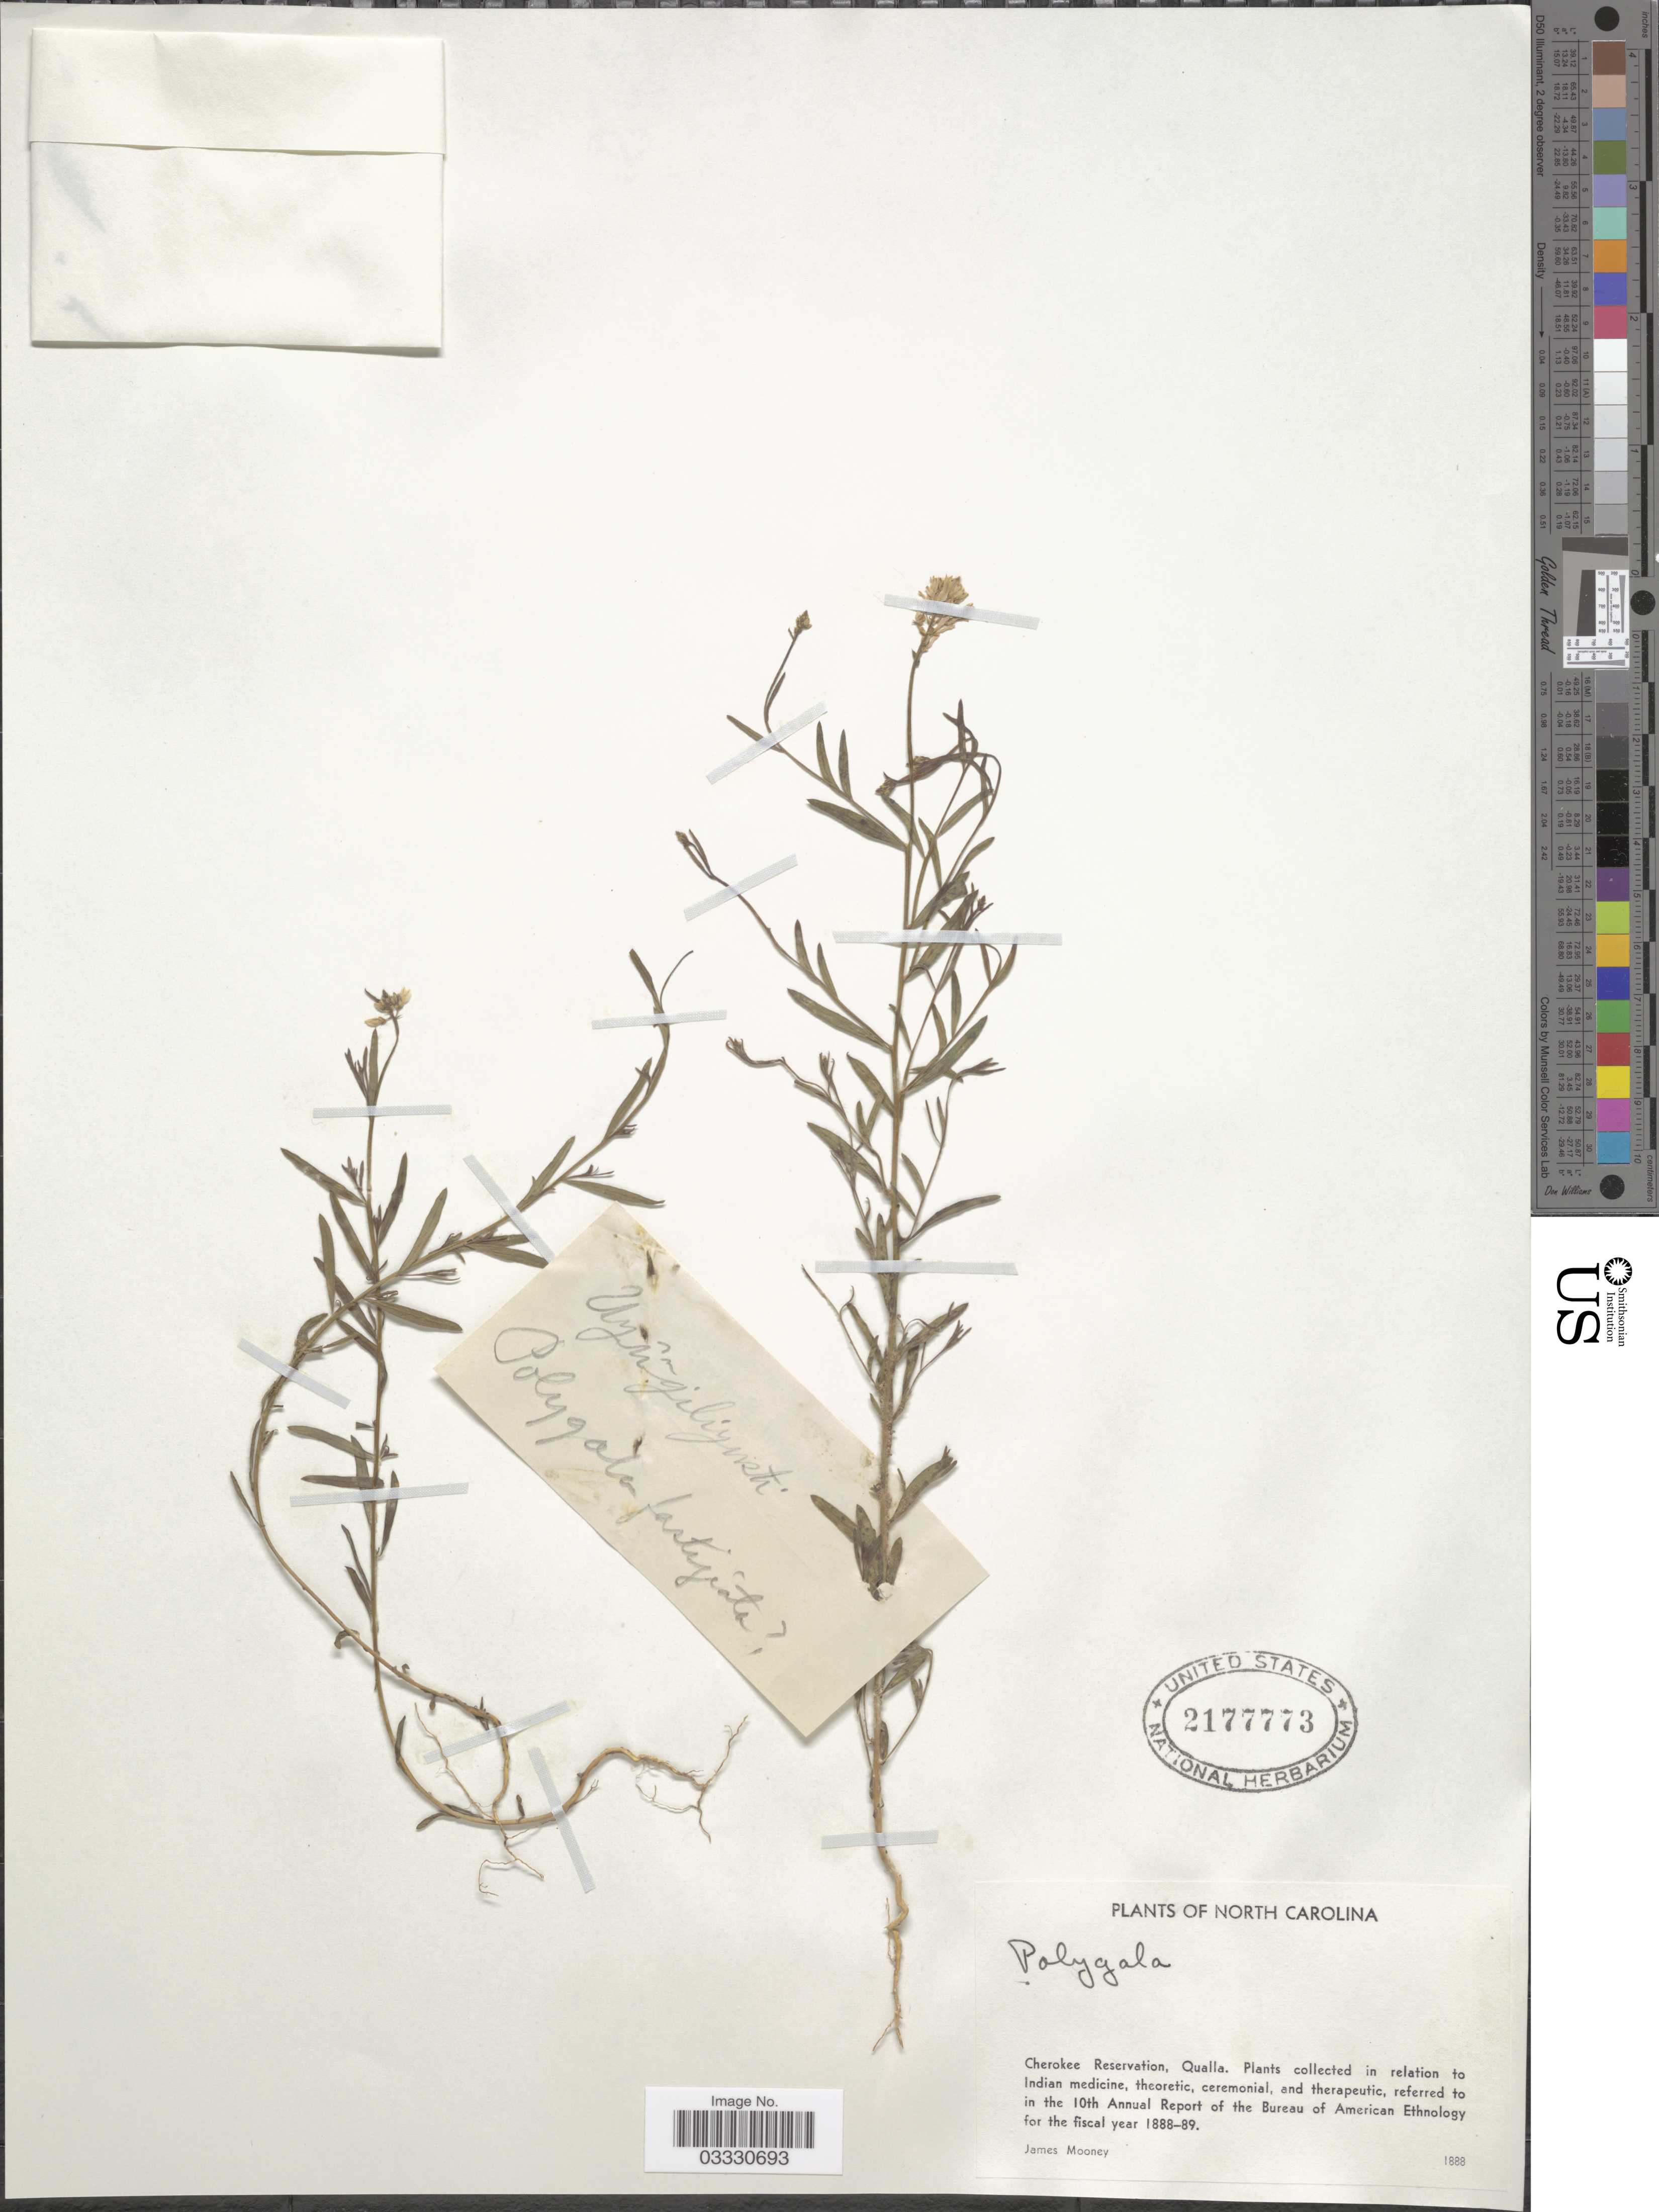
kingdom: Plantae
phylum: Tracheophyta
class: Magnoliopsida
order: Fabales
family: Polygalaceae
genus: Polygala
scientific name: Polygala fastigiata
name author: Nutt.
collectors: J. Mooney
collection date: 1888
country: United States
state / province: North Carolina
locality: Cherokee Reservation, Qualla.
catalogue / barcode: US 2177773